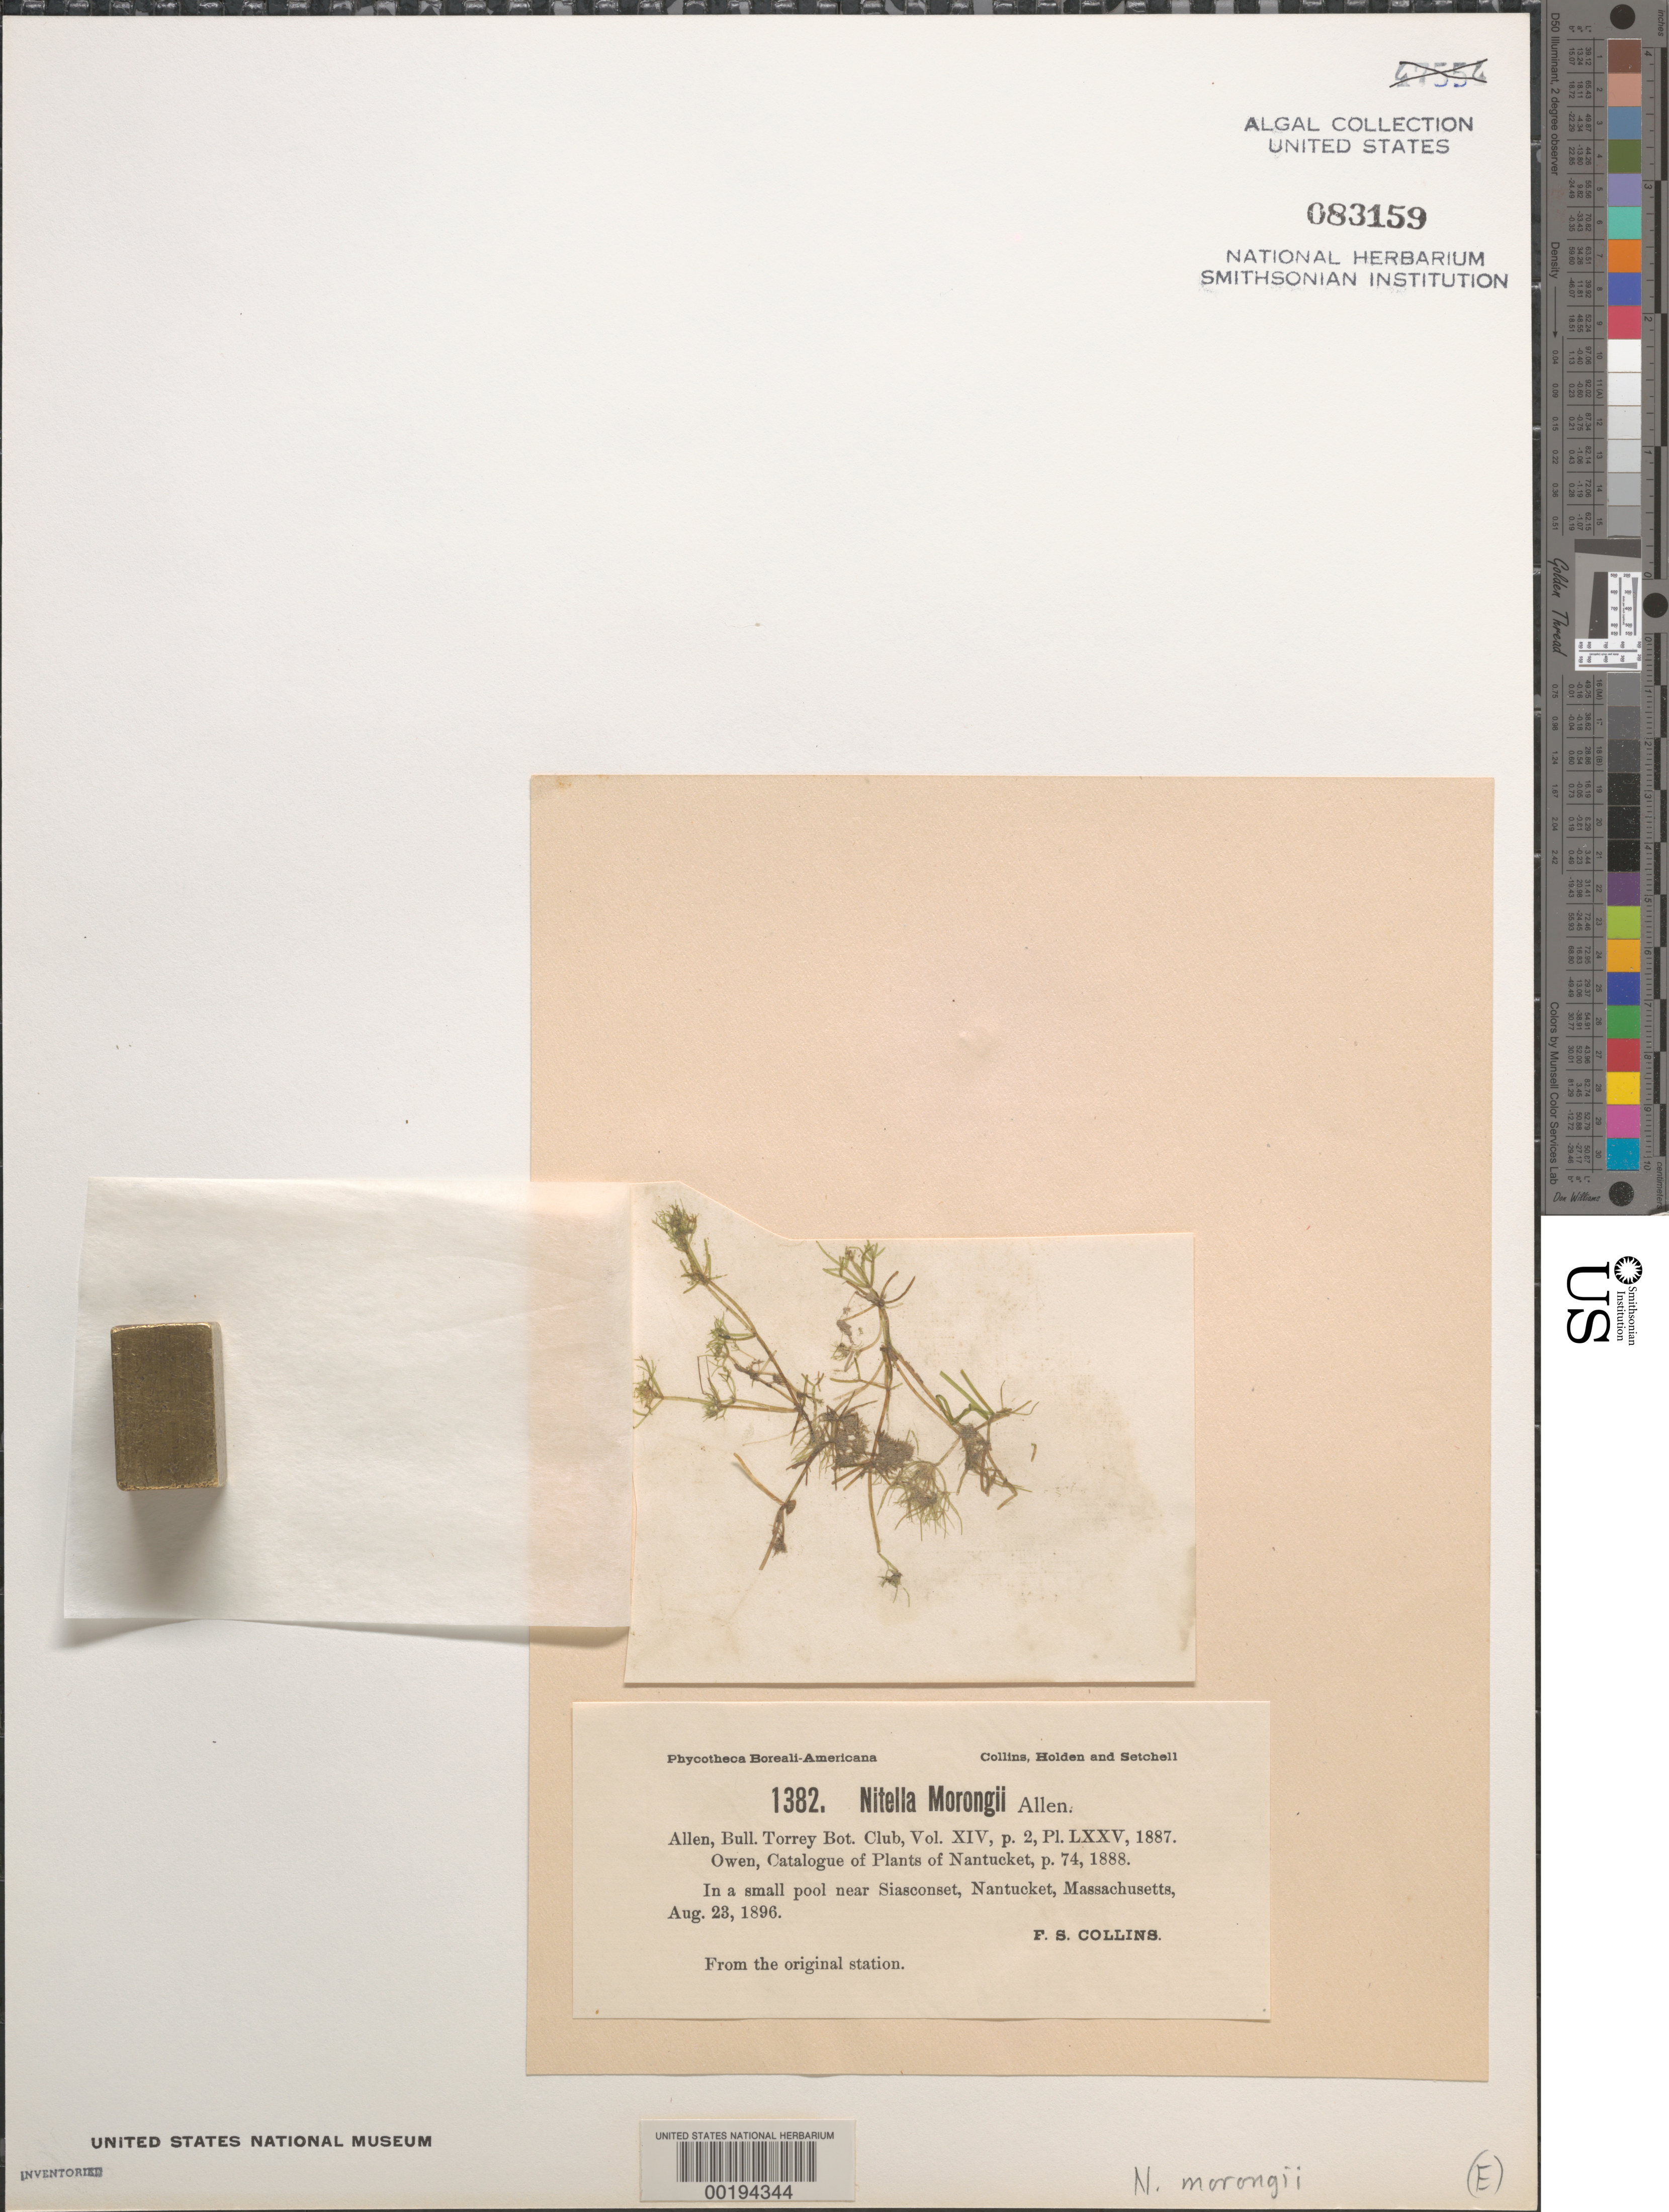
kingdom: Plantae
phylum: Charophyta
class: Charophyceae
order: Charales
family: Characeae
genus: Nitella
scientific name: Nitella morongii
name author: Allen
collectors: F. Collins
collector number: PB-A 1382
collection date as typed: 23 Aug 1896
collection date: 1896-08-23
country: United States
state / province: Massachusetts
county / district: Nantucket County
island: Nantucket Island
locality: Near Siasconset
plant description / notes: Collins, Holden & Setchell, Phycotheca Boreali-Americana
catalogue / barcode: US 83159